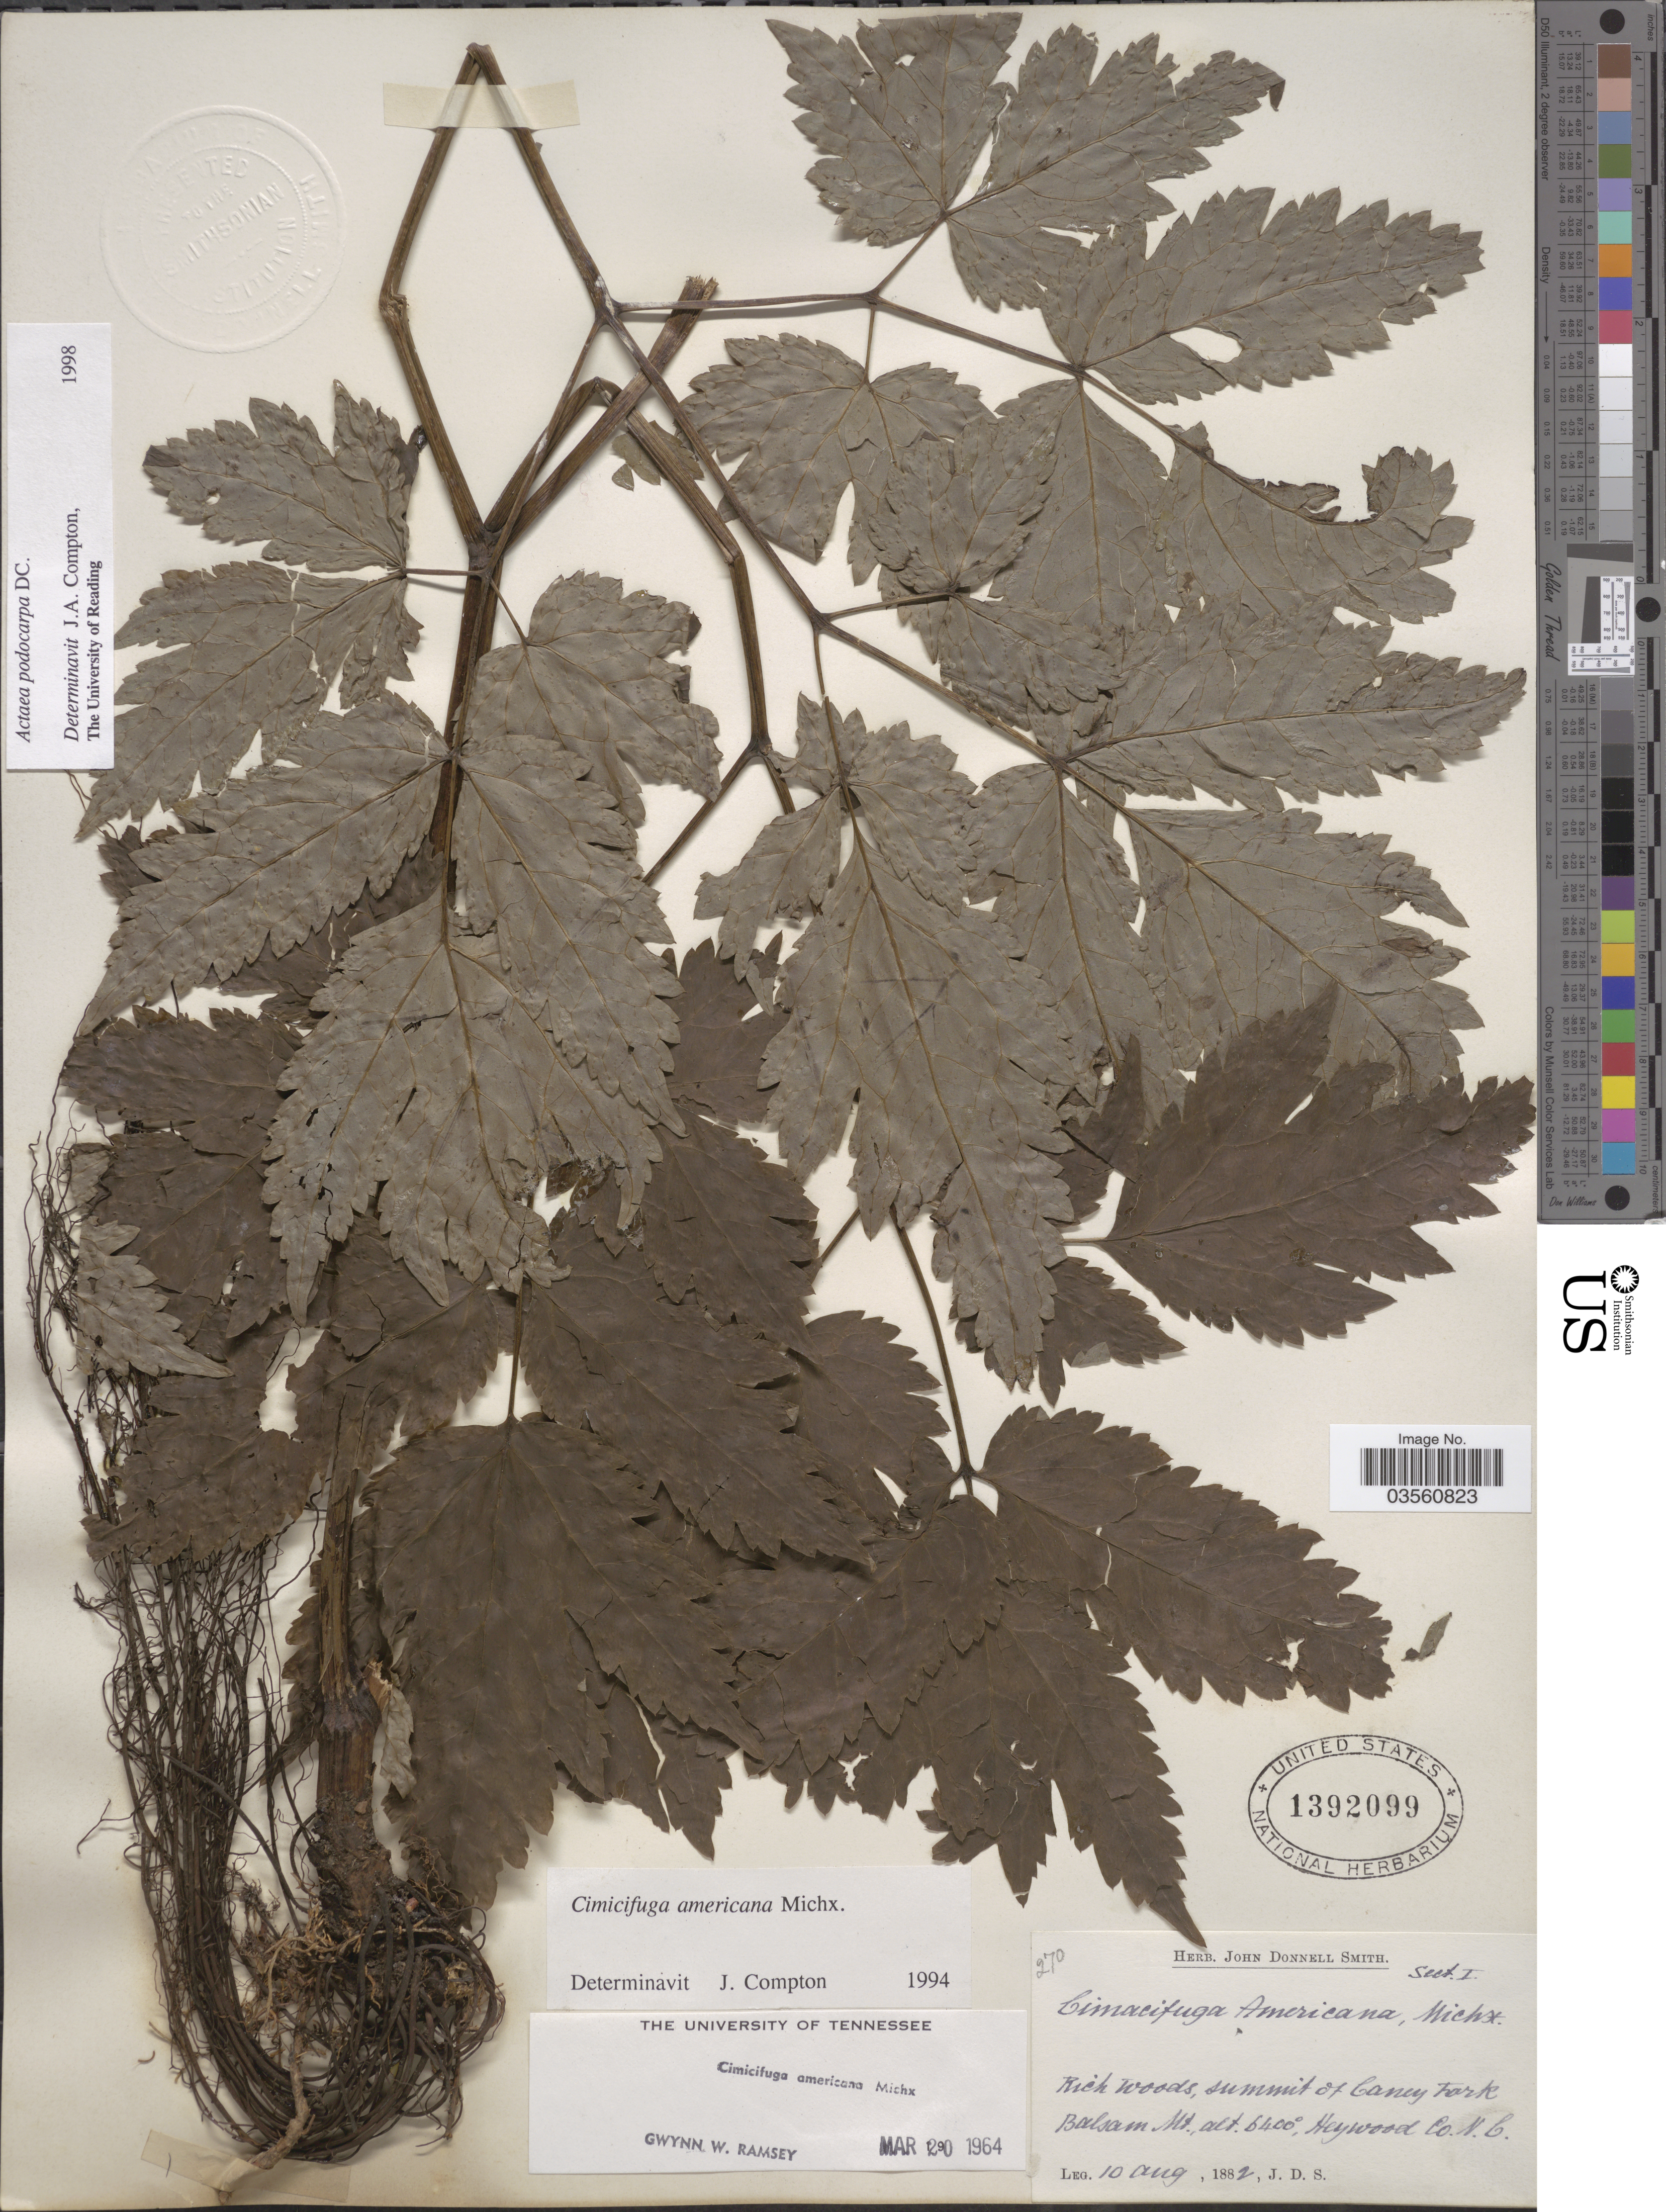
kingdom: Plantae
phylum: Tracheophyta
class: Magnoliopsida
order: Ranunculales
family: Ranunculaceae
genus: Actaea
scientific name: Actaea podocarpa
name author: DC.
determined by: Compton, J. A.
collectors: J. Donnell Smith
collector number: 270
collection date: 1882-08-10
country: United States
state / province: North Carolina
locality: Rich woods, summit of Caney Fork Balsam Mt., Heywood Co.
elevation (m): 1951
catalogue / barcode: US 1392099